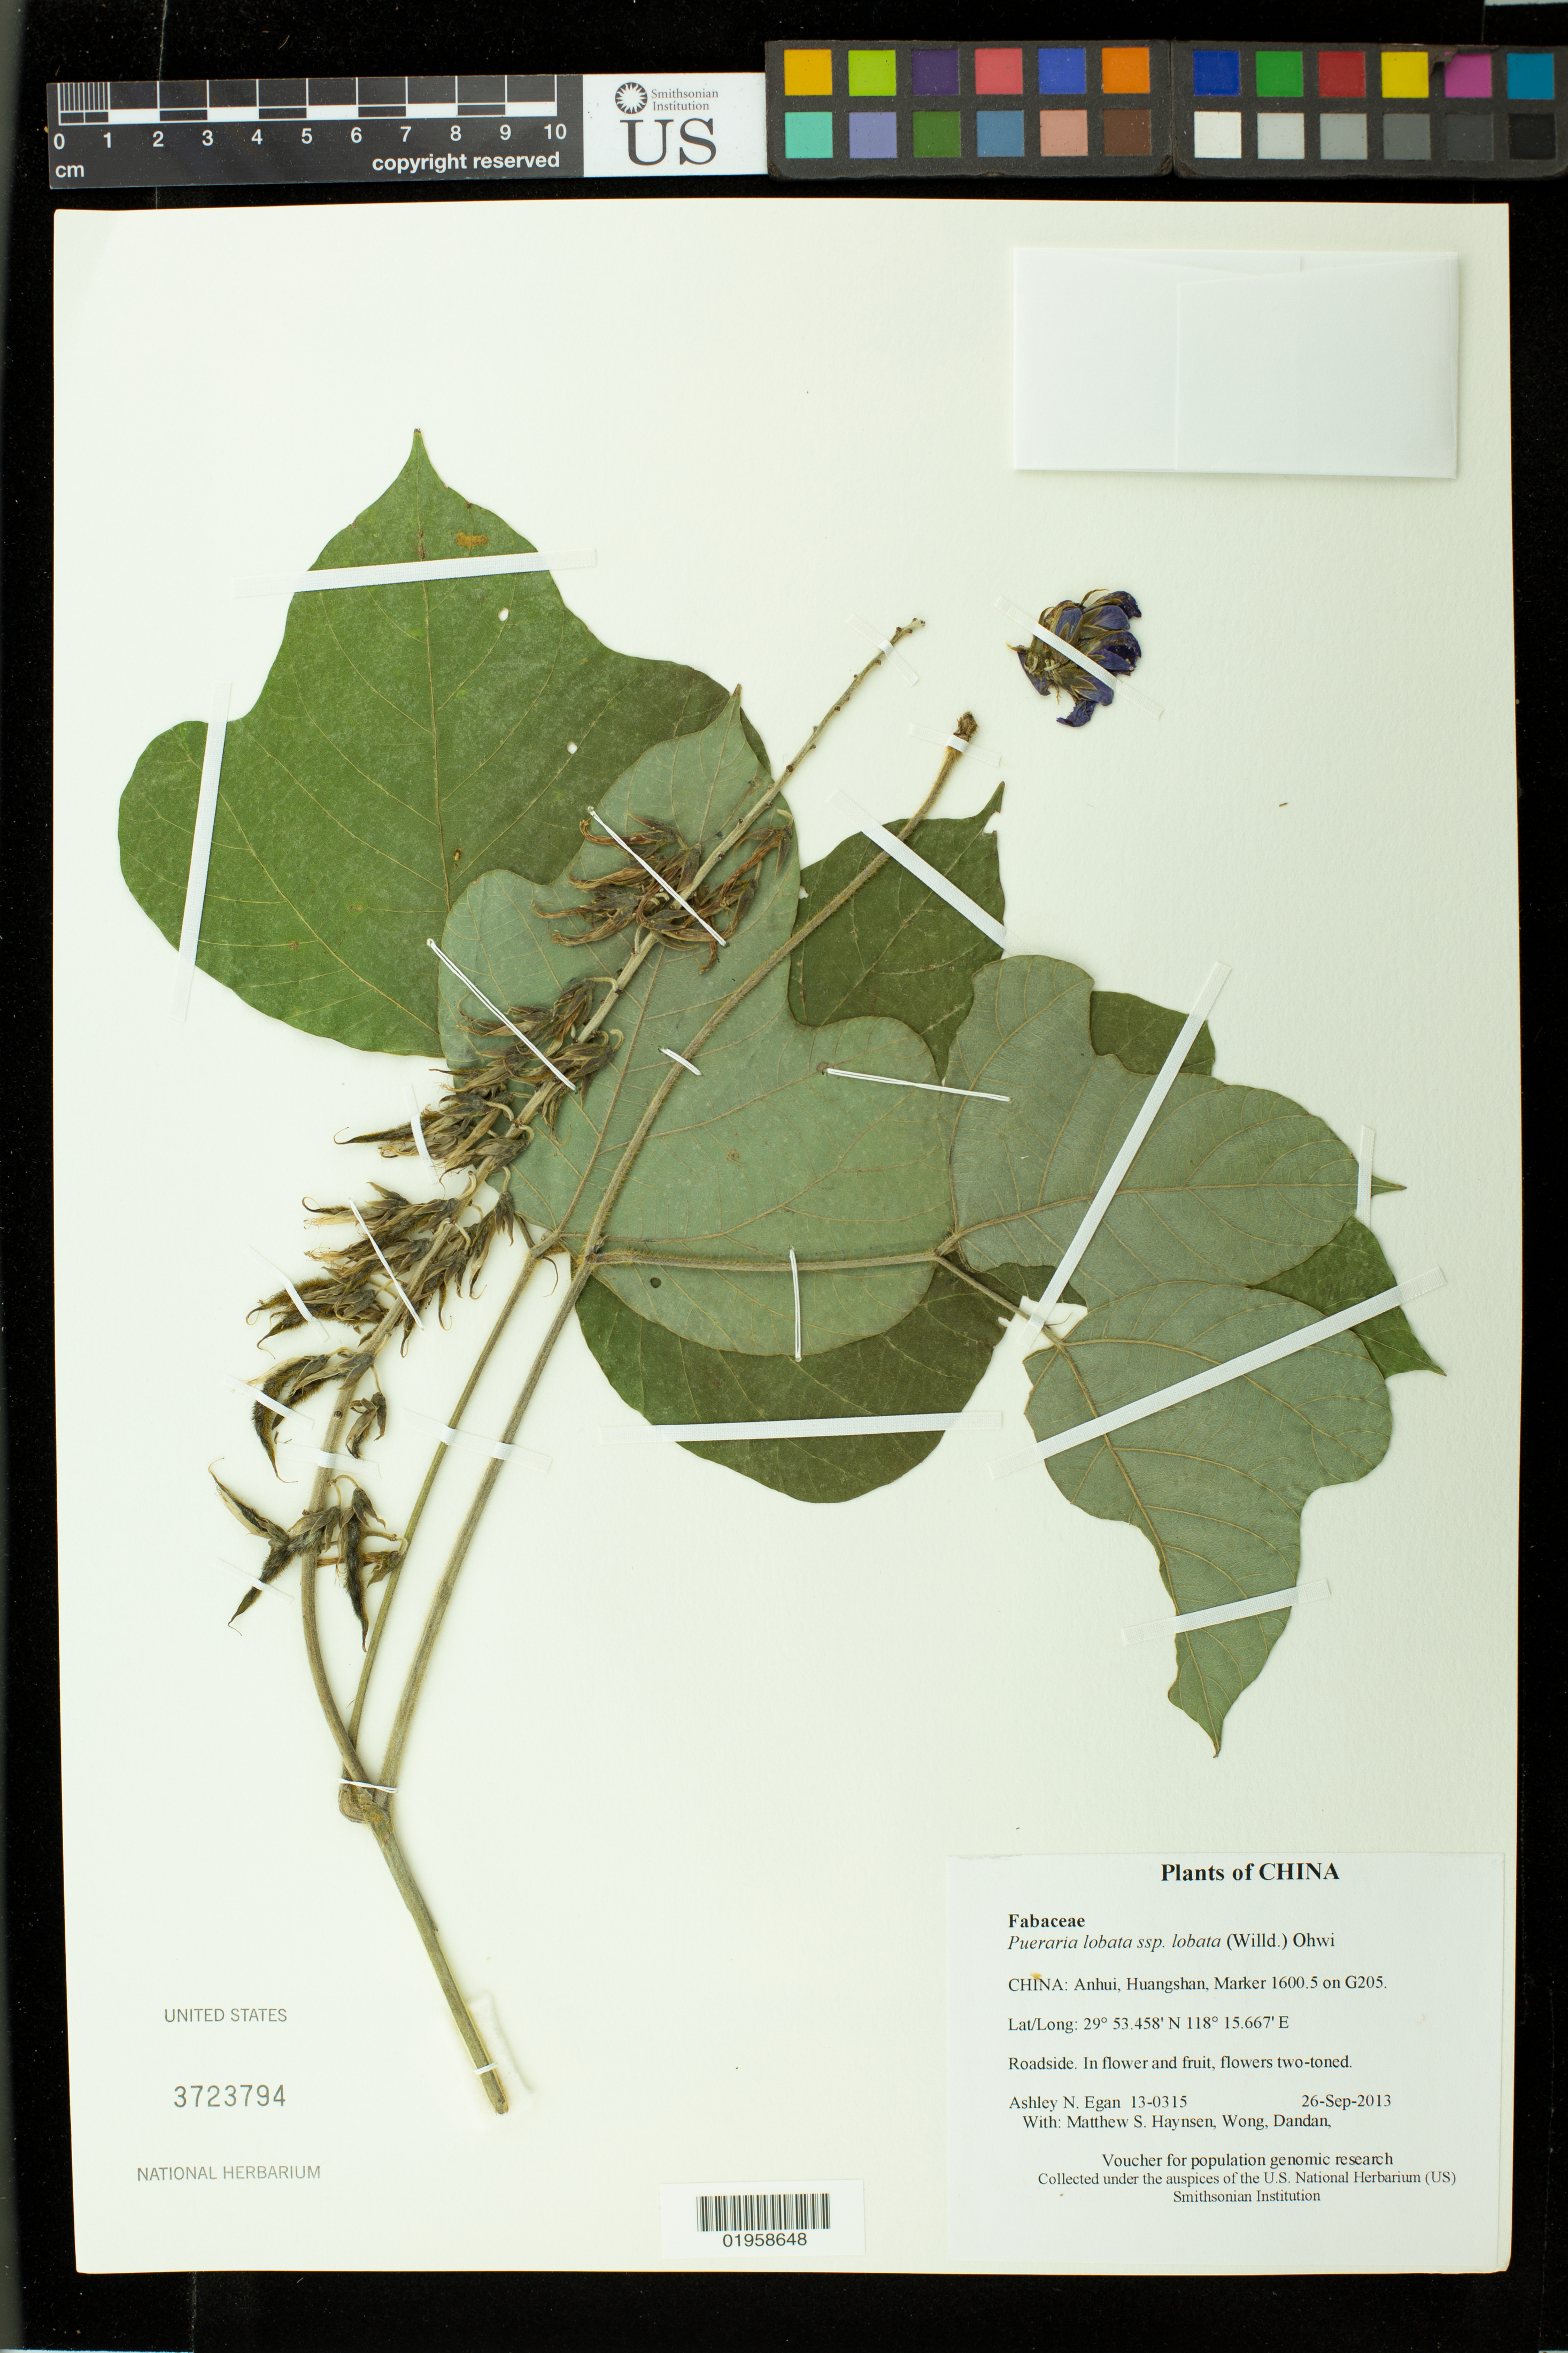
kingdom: Plantae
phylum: Tracheophyta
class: Magnoliopsida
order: Fabales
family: Fabaceae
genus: Pueraria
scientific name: Pueraria lobata subsp. lobata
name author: (Willd.) Ohwi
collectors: A. N. Egan, M. Hansen & D. Wong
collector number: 13-0315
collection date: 2013-09-26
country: China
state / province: Anhui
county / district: Huangshan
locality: Marker 1600.5 on G205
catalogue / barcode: US 3723794